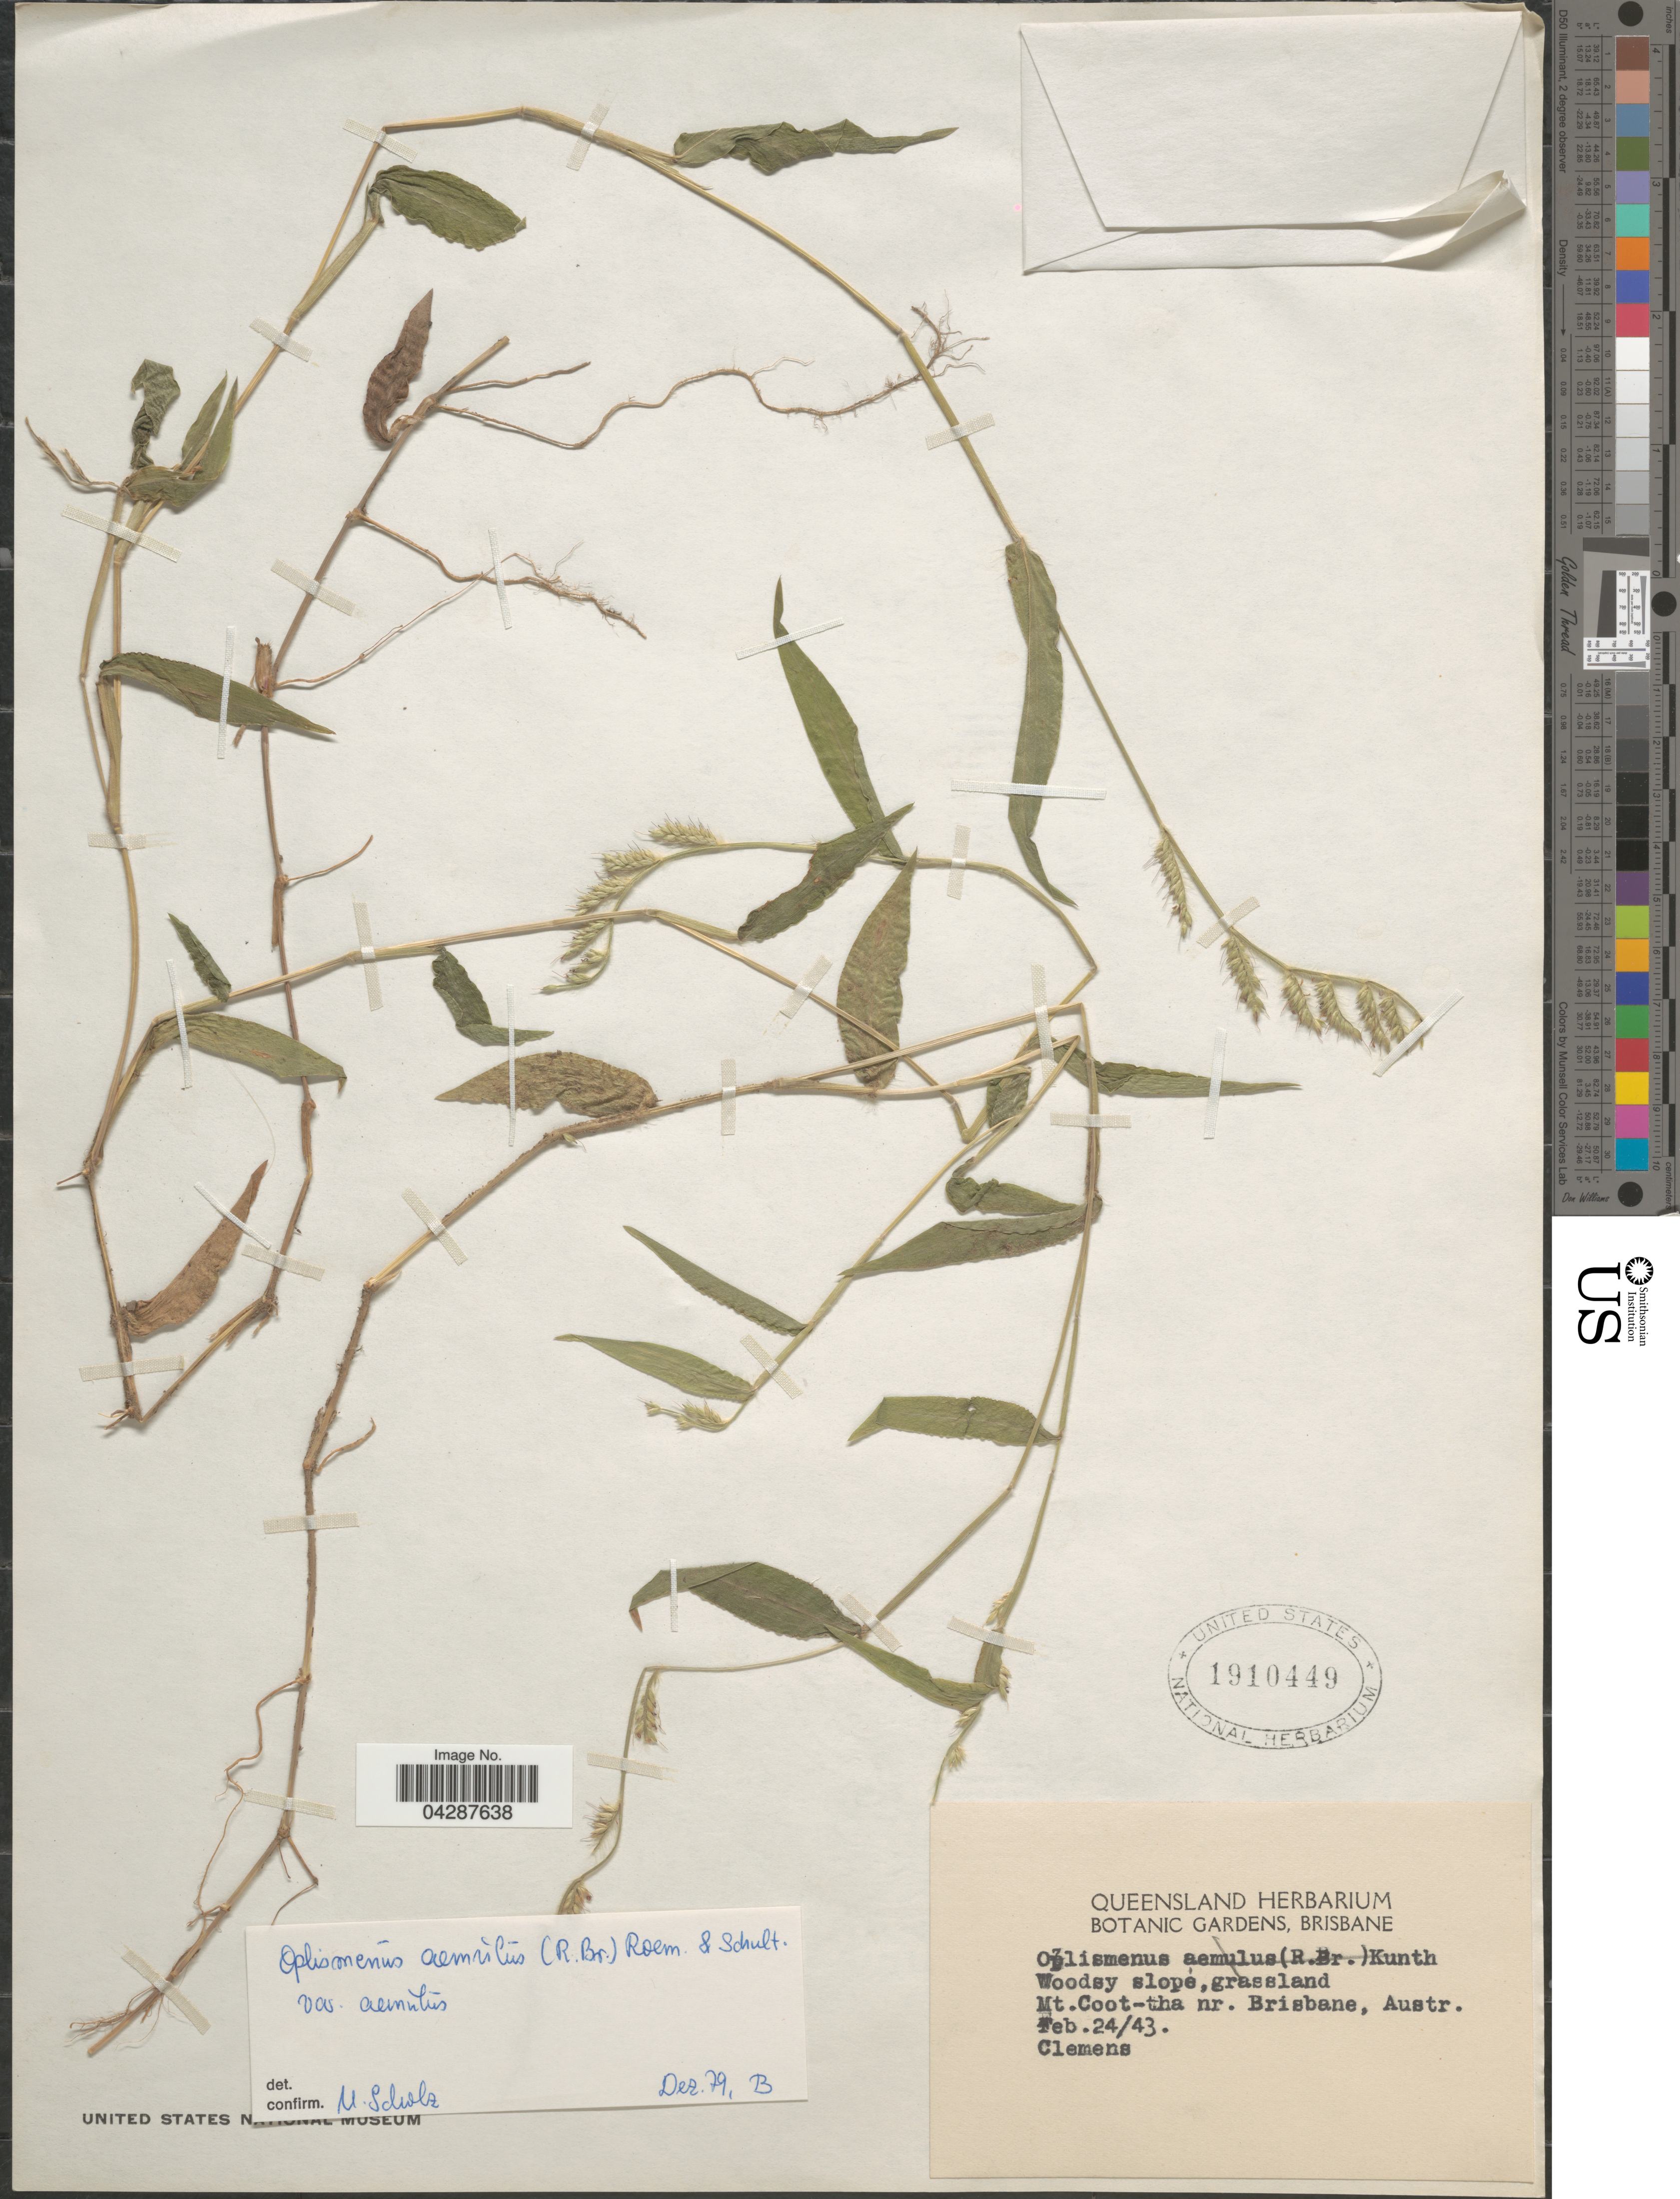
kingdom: Plantae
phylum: Tracheophyta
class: Liliopsida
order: Poales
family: Poaceae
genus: Oplismenus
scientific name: Oplismenus aemulus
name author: (R. Br.) Roem. & Schult.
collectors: -. Clemens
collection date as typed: Transcribed d/m/y: 24/2/43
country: Australia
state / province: Queensland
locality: Mt. Coot-tha nr. Brisbane.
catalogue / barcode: US 1910449